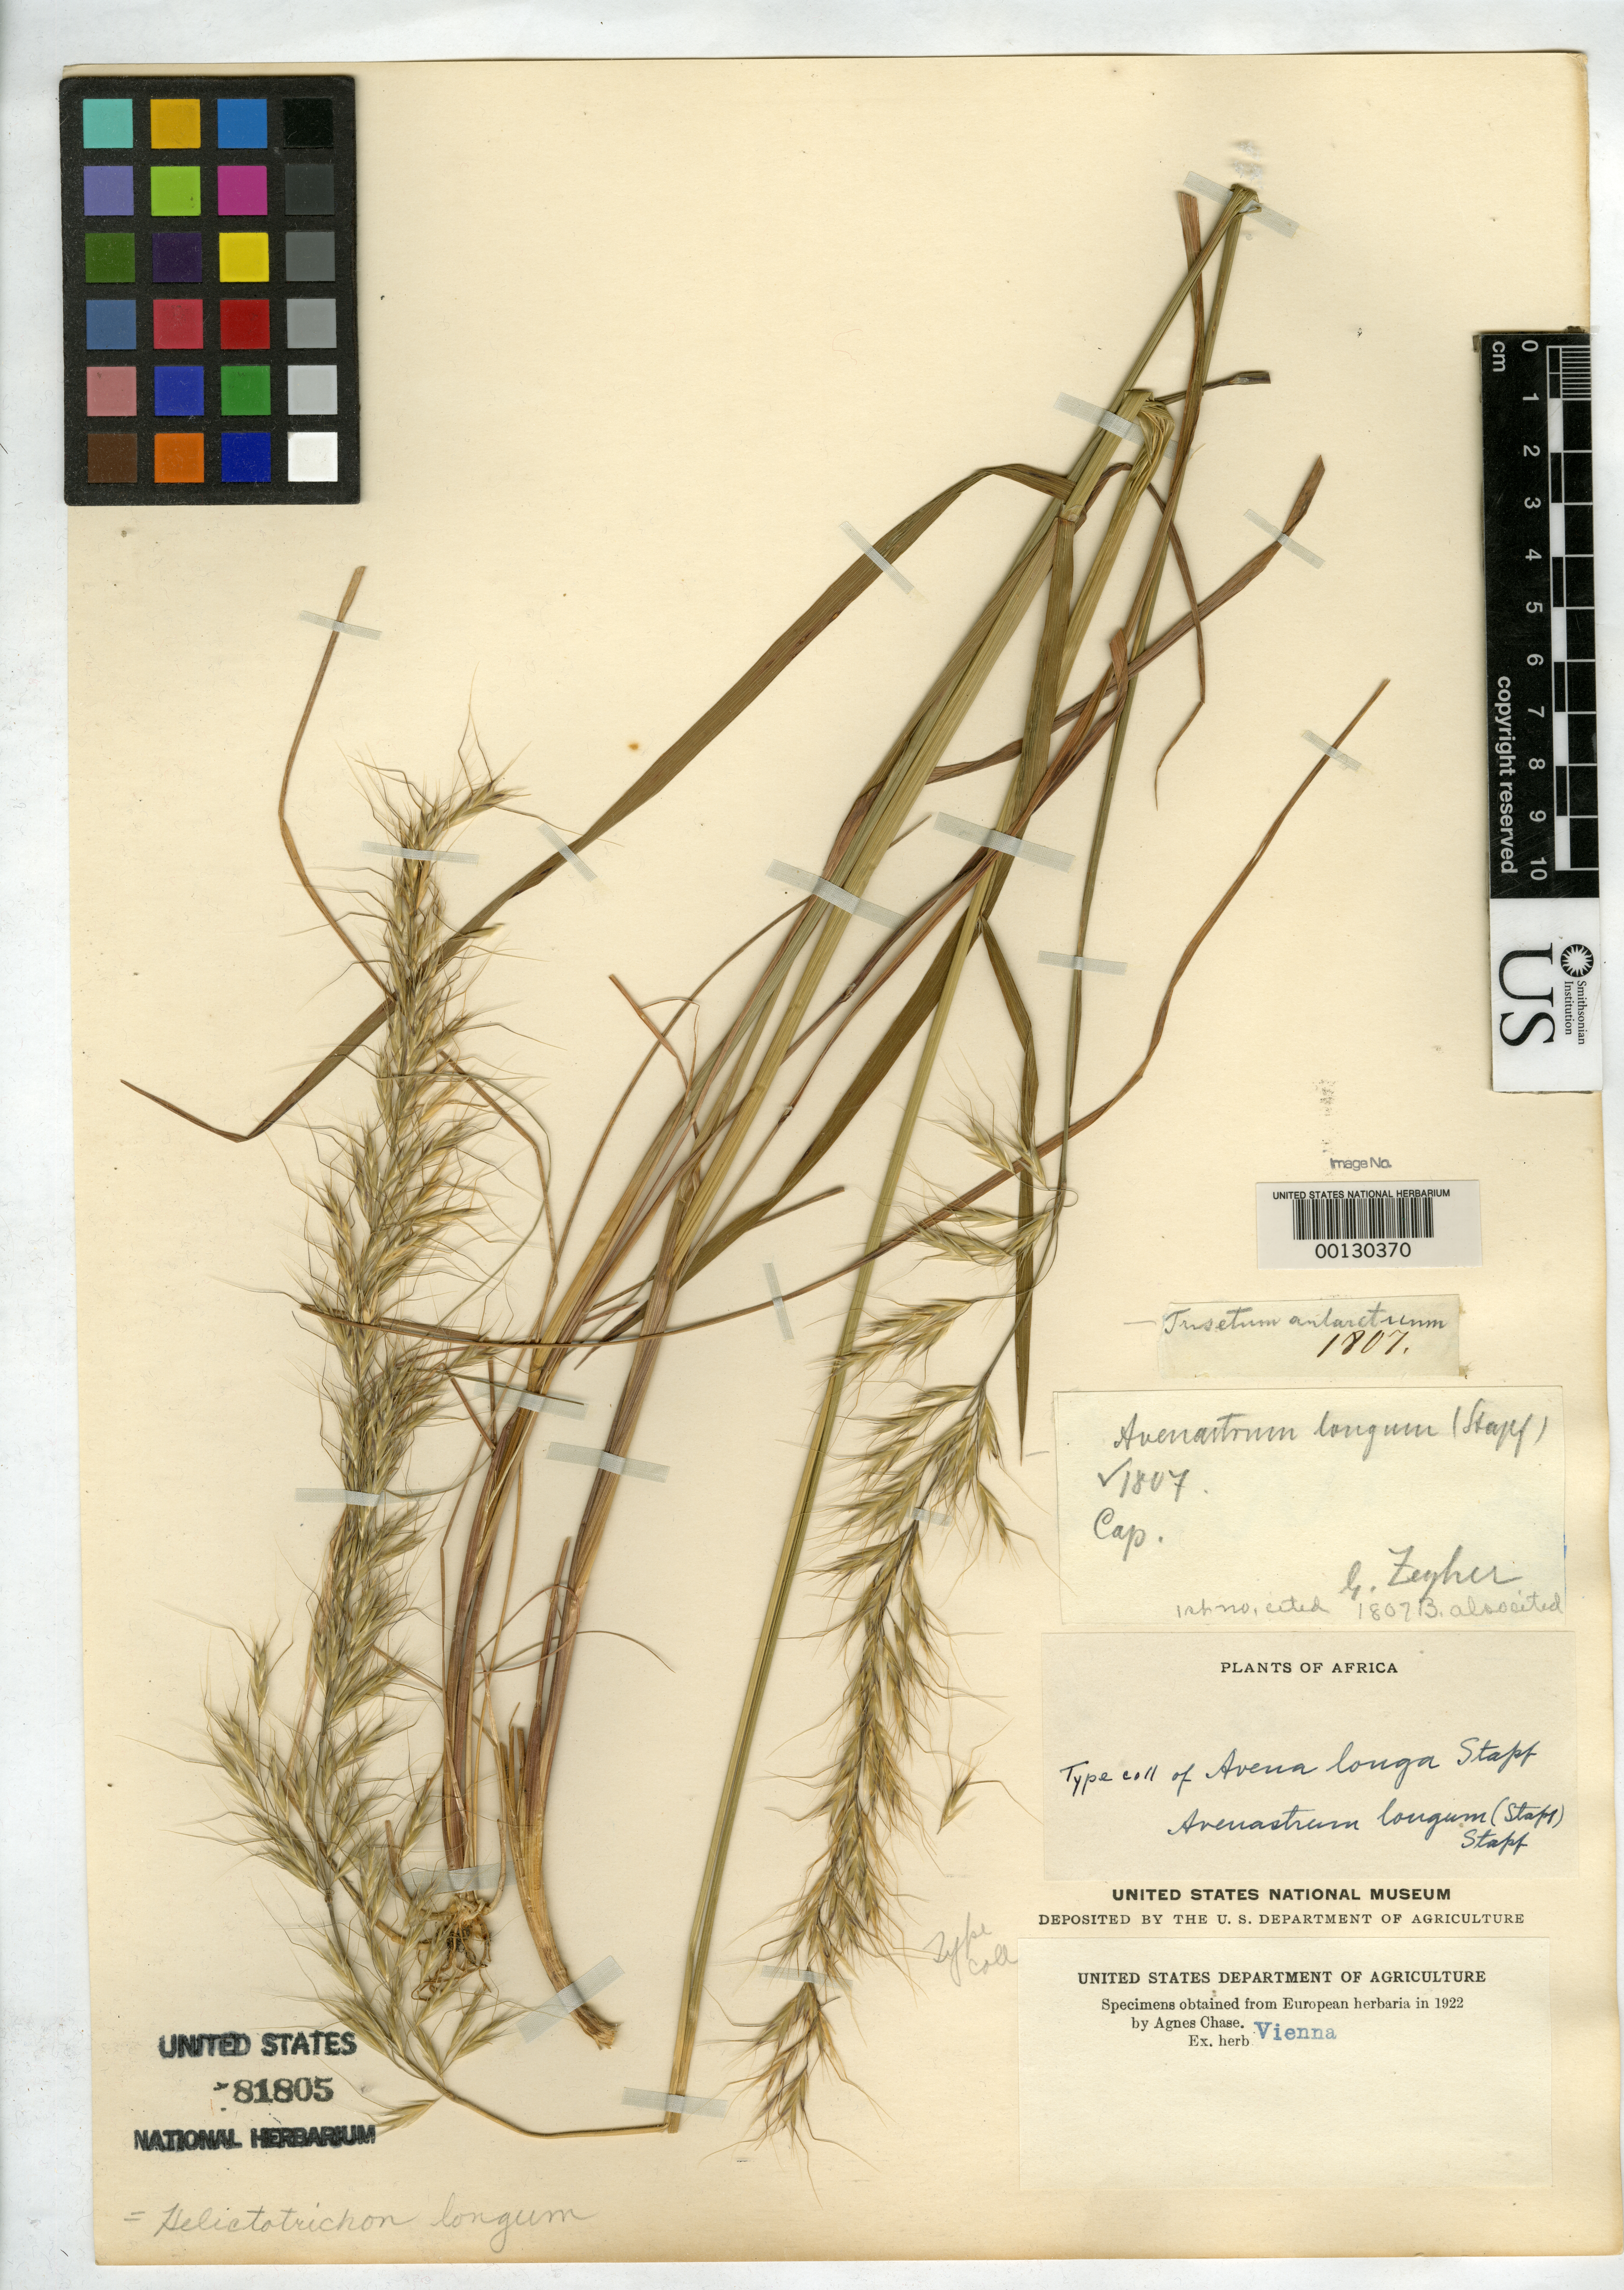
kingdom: Plantae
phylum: Tracheophyta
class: Liliopsida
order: Poales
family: Poaceae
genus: Avena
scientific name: Avena longa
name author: Stapf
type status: Syntype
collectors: C. F. Ecklon & C. Zeyher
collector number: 1807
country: South Africa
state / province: Western Cape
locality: Cape Colony.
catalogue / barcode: US 81805